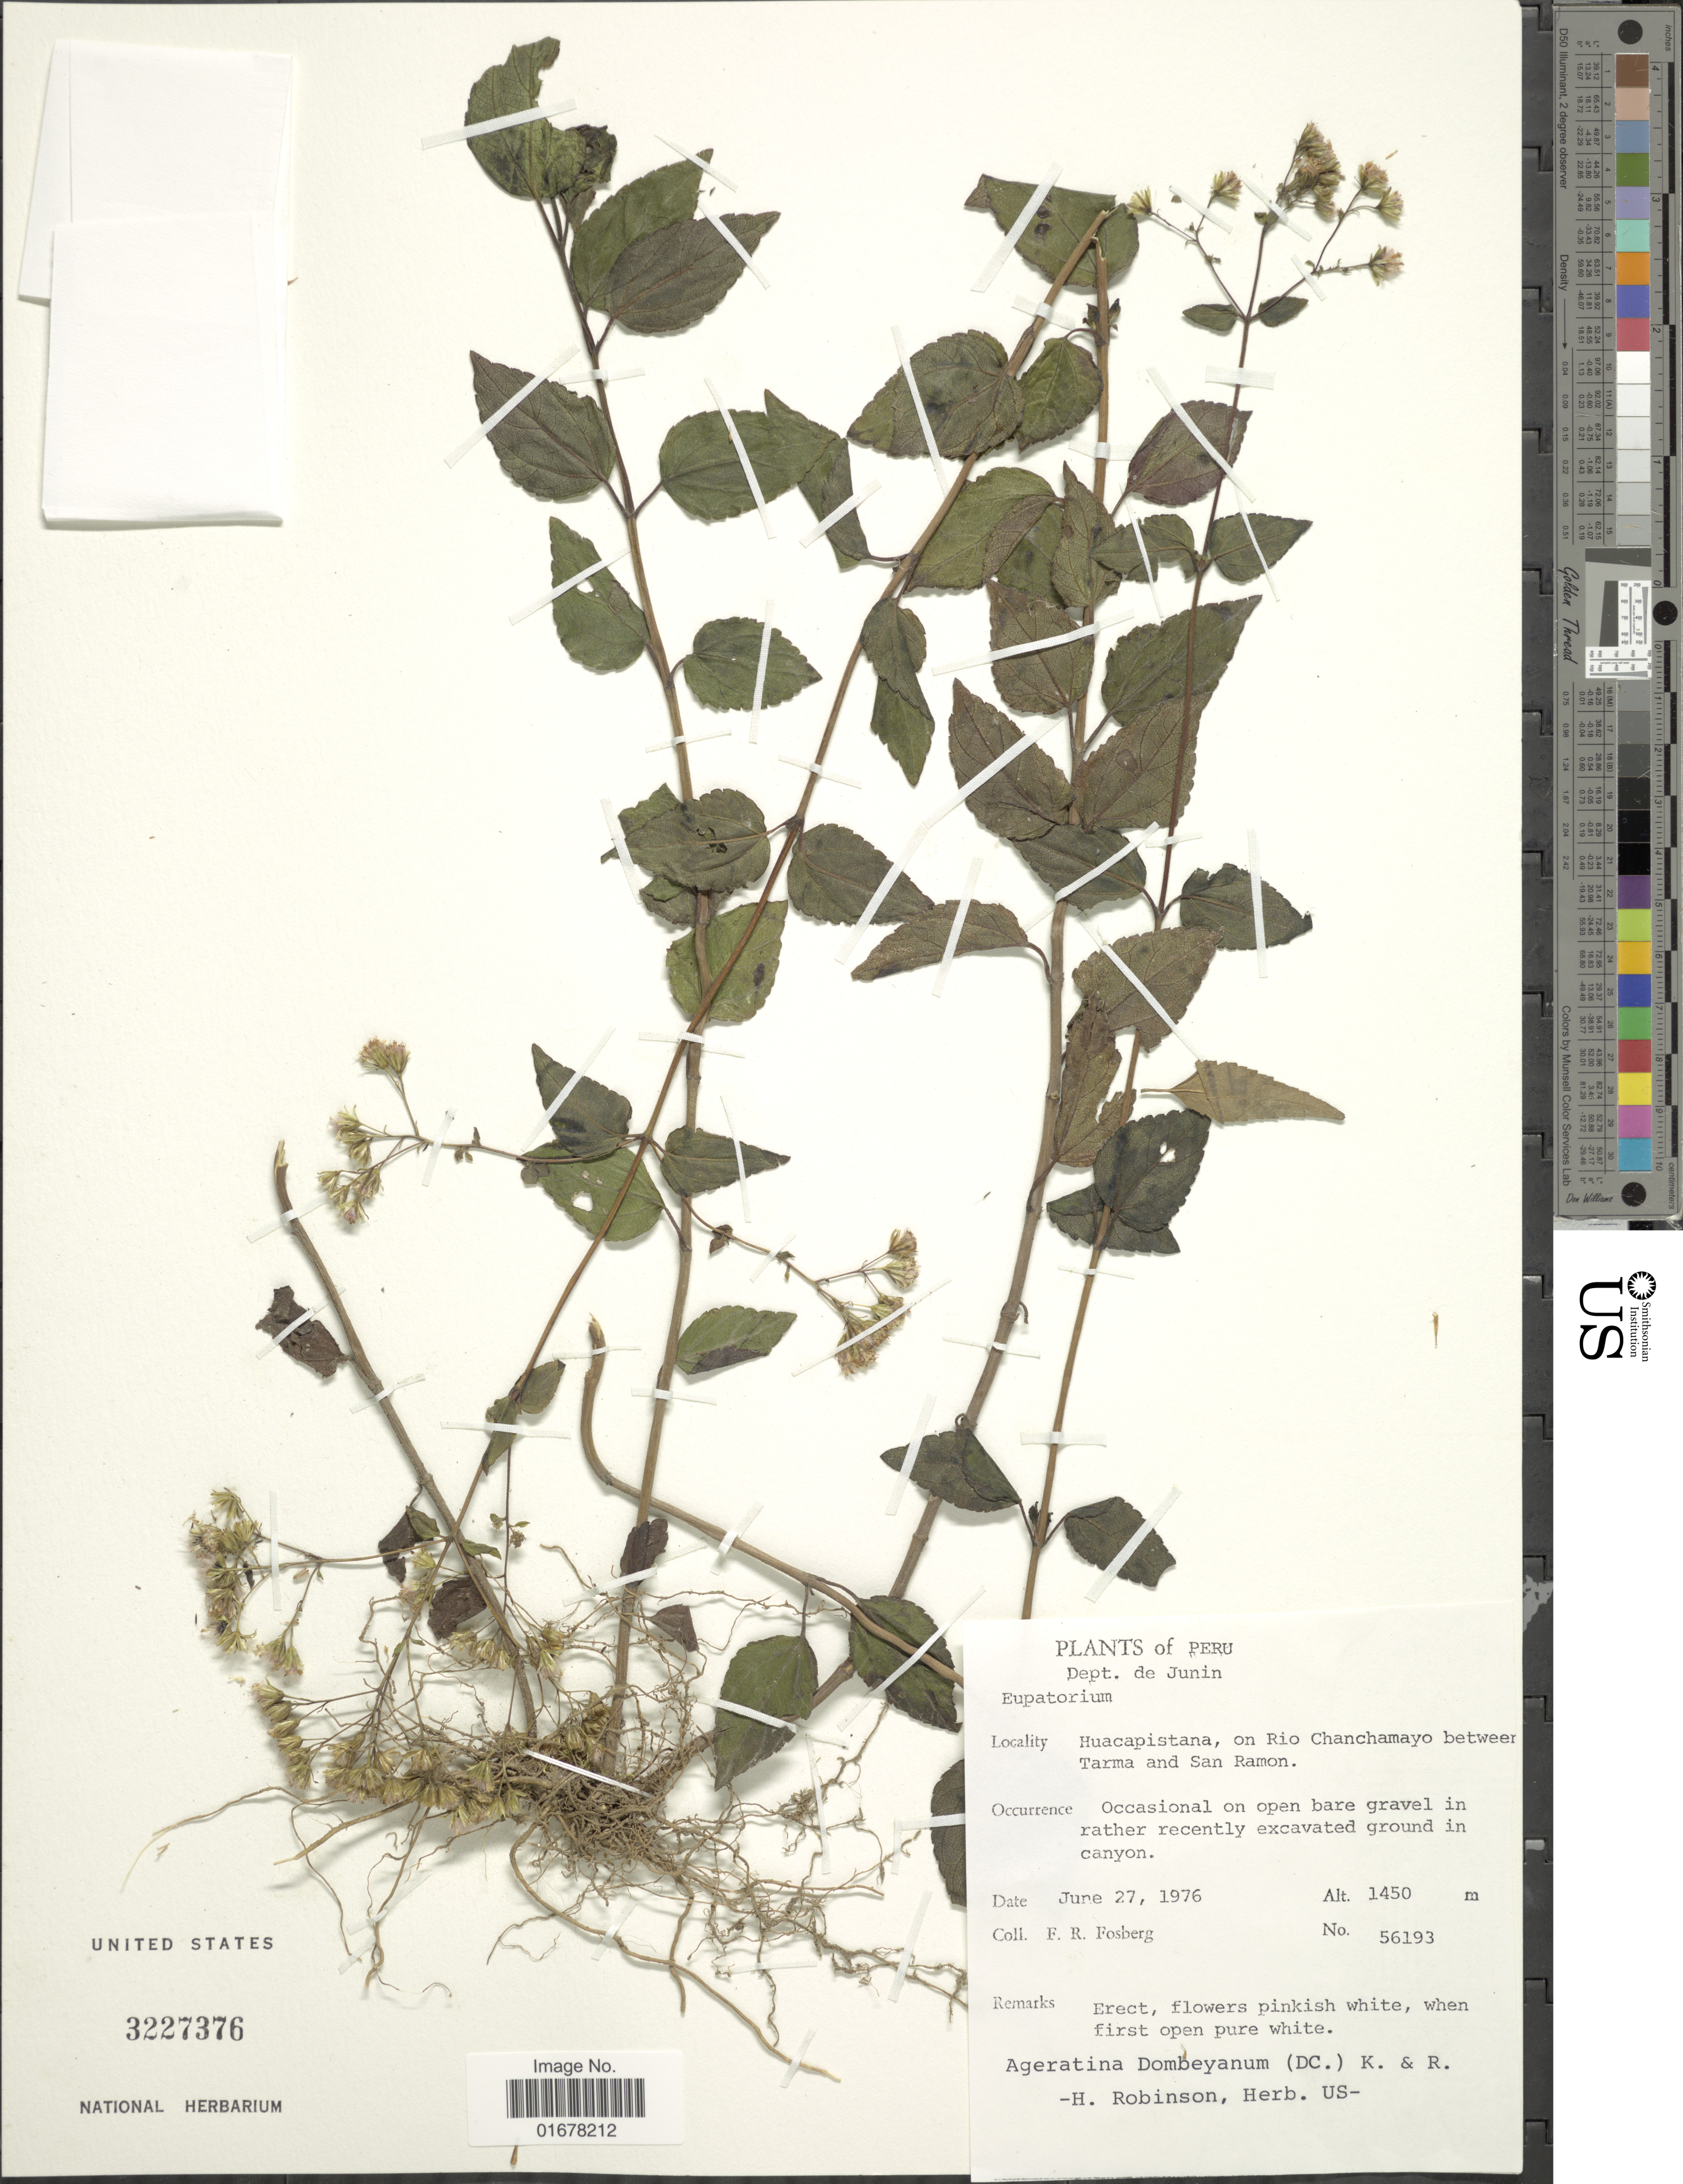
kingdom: Plantae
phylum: Tracheophyta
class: Magnoliopsida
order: Asterales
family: Asteraceae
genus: Ageratina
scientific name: Ageratina dombeyana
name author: (DC.) R.M. King & H. Rob.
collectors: F. R. Fosberg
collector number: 56193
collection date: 1976-06-27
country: Peru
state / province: Junín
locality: Dept. de Junin, Huacapistana, on Rio Chanchamayo between Tarma and San Ramon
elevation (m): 1450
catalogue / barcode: US 3227376